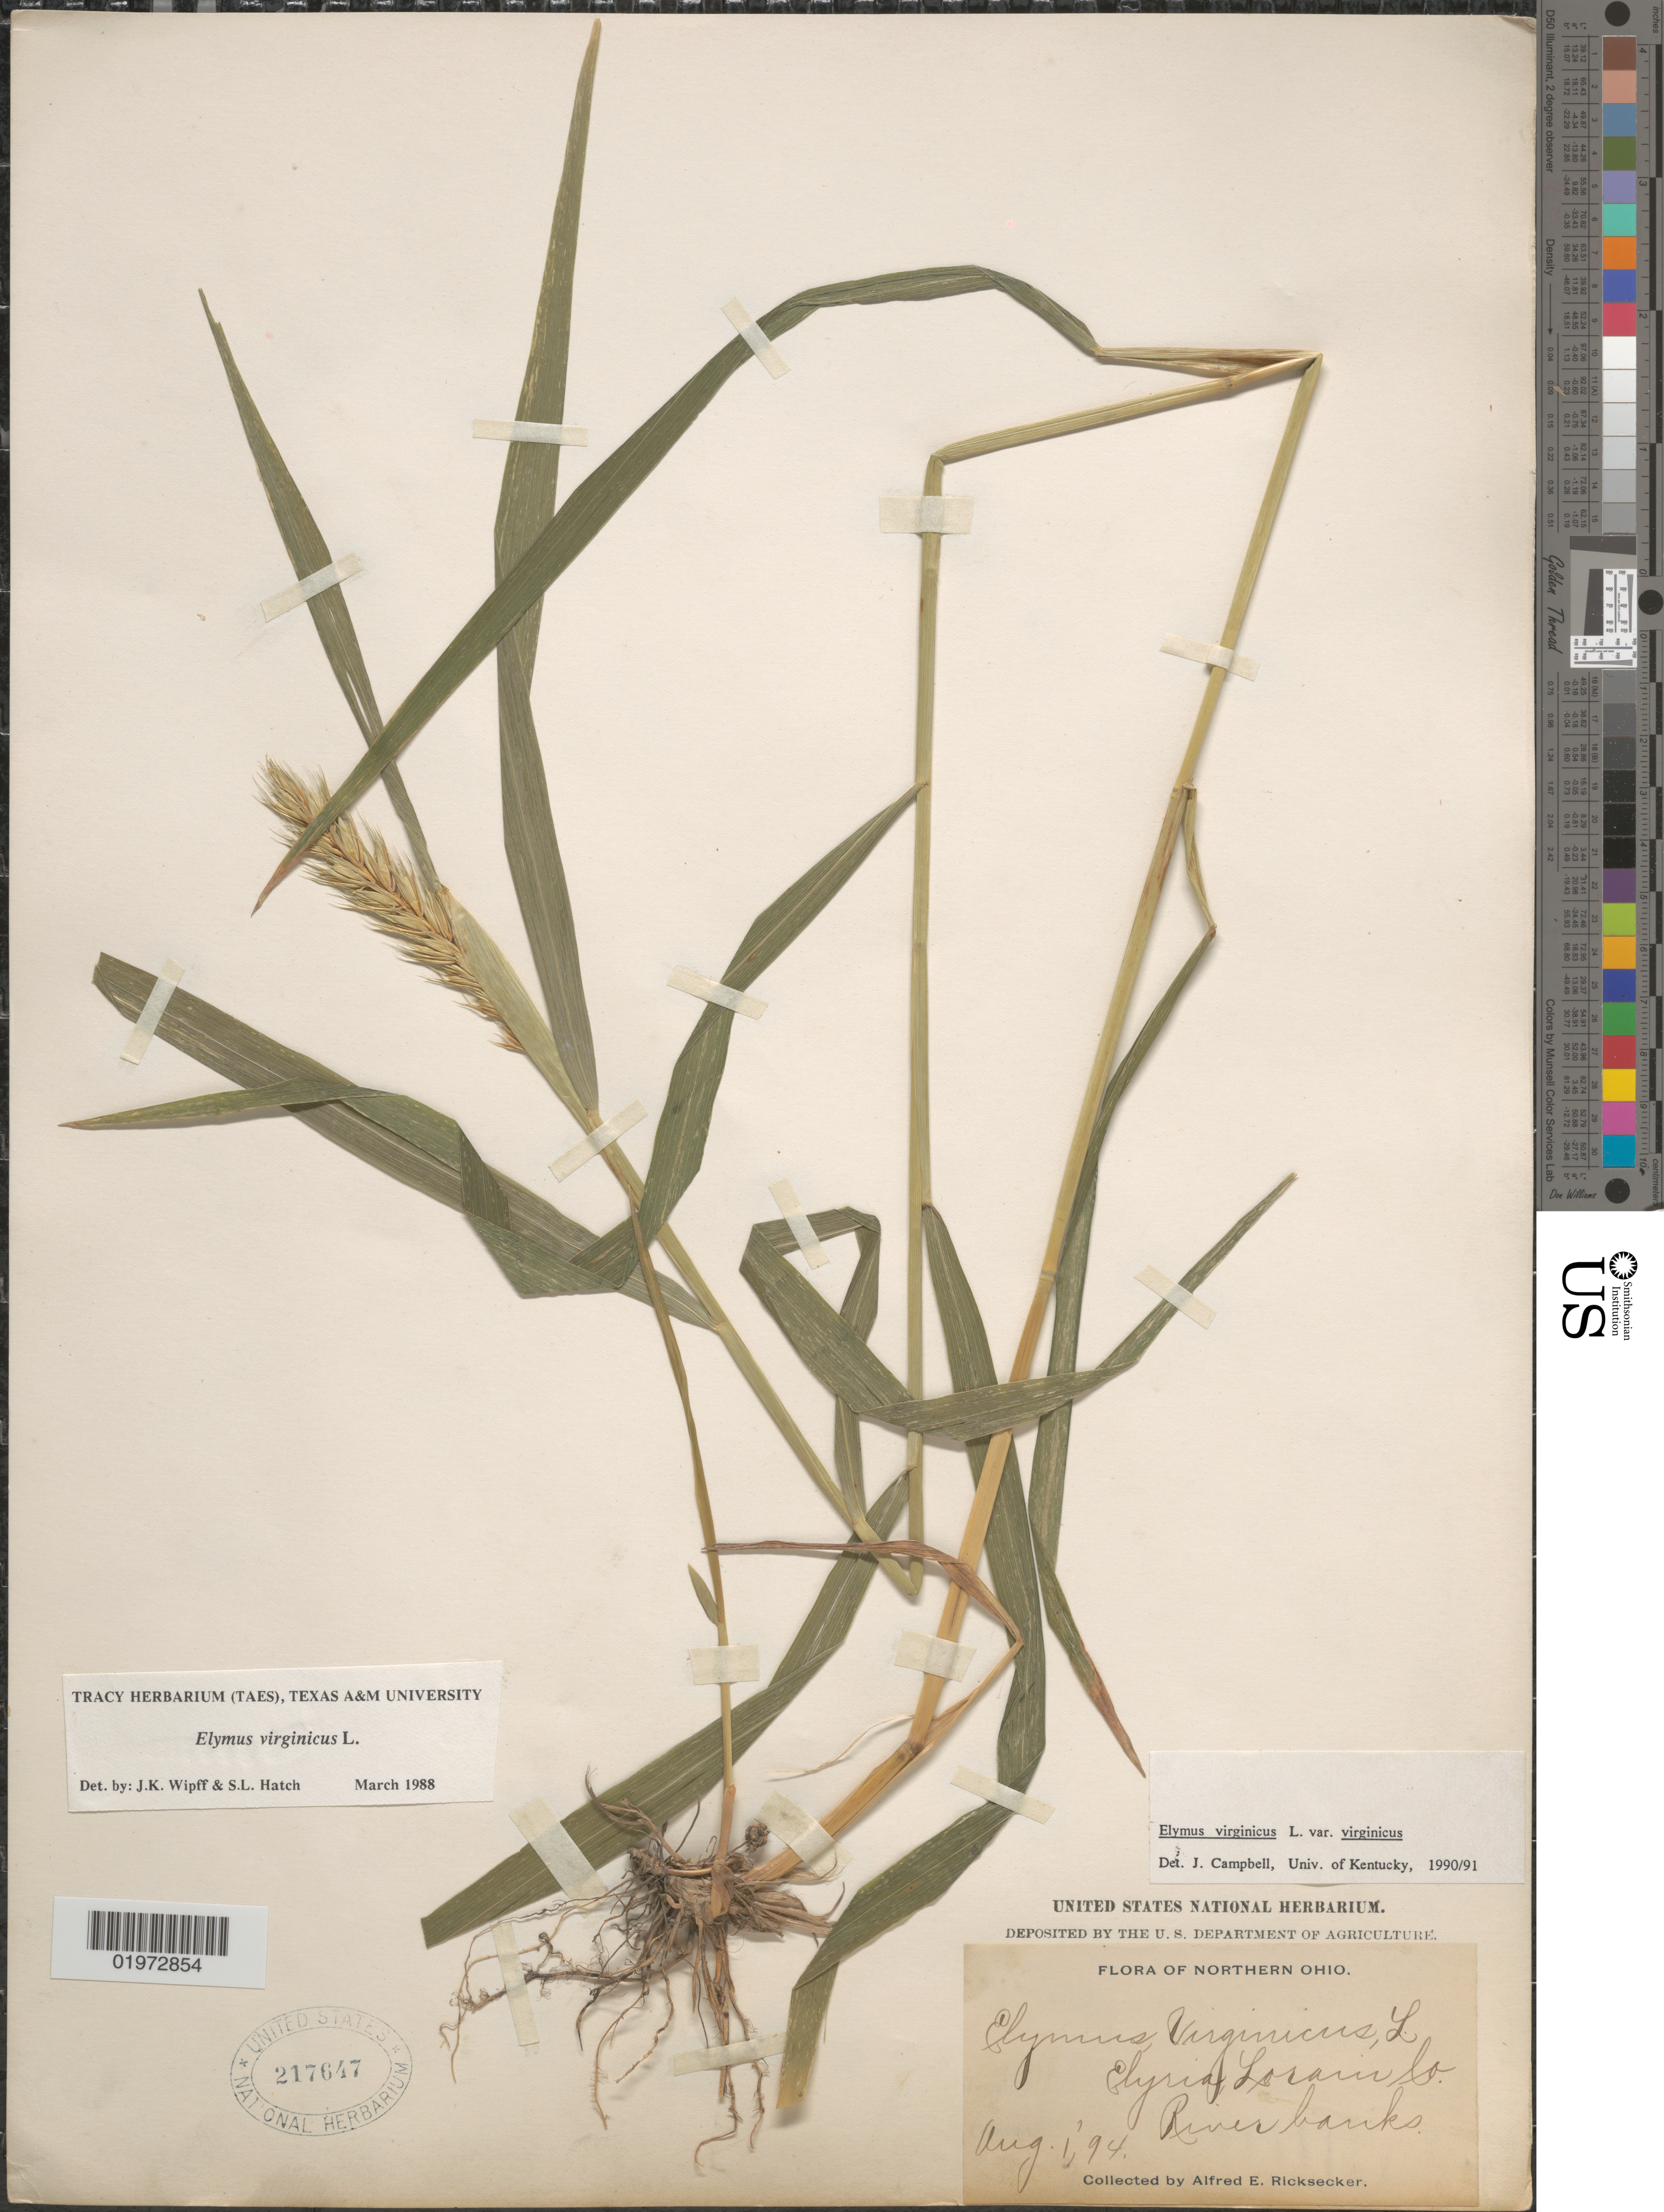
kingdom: Plantae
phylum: Tracheophyta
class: Liliopsida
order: Poales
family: Poaceae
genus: Elymus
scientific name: Elymus virginicus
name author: L.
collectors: A. E. Ricksecker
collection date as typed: Transcribed d/m/y: 1/8/94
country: United States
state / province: Ohio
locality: Northern Ohio. Elyria, Lorain Co. River banks.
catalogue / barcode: US 217647